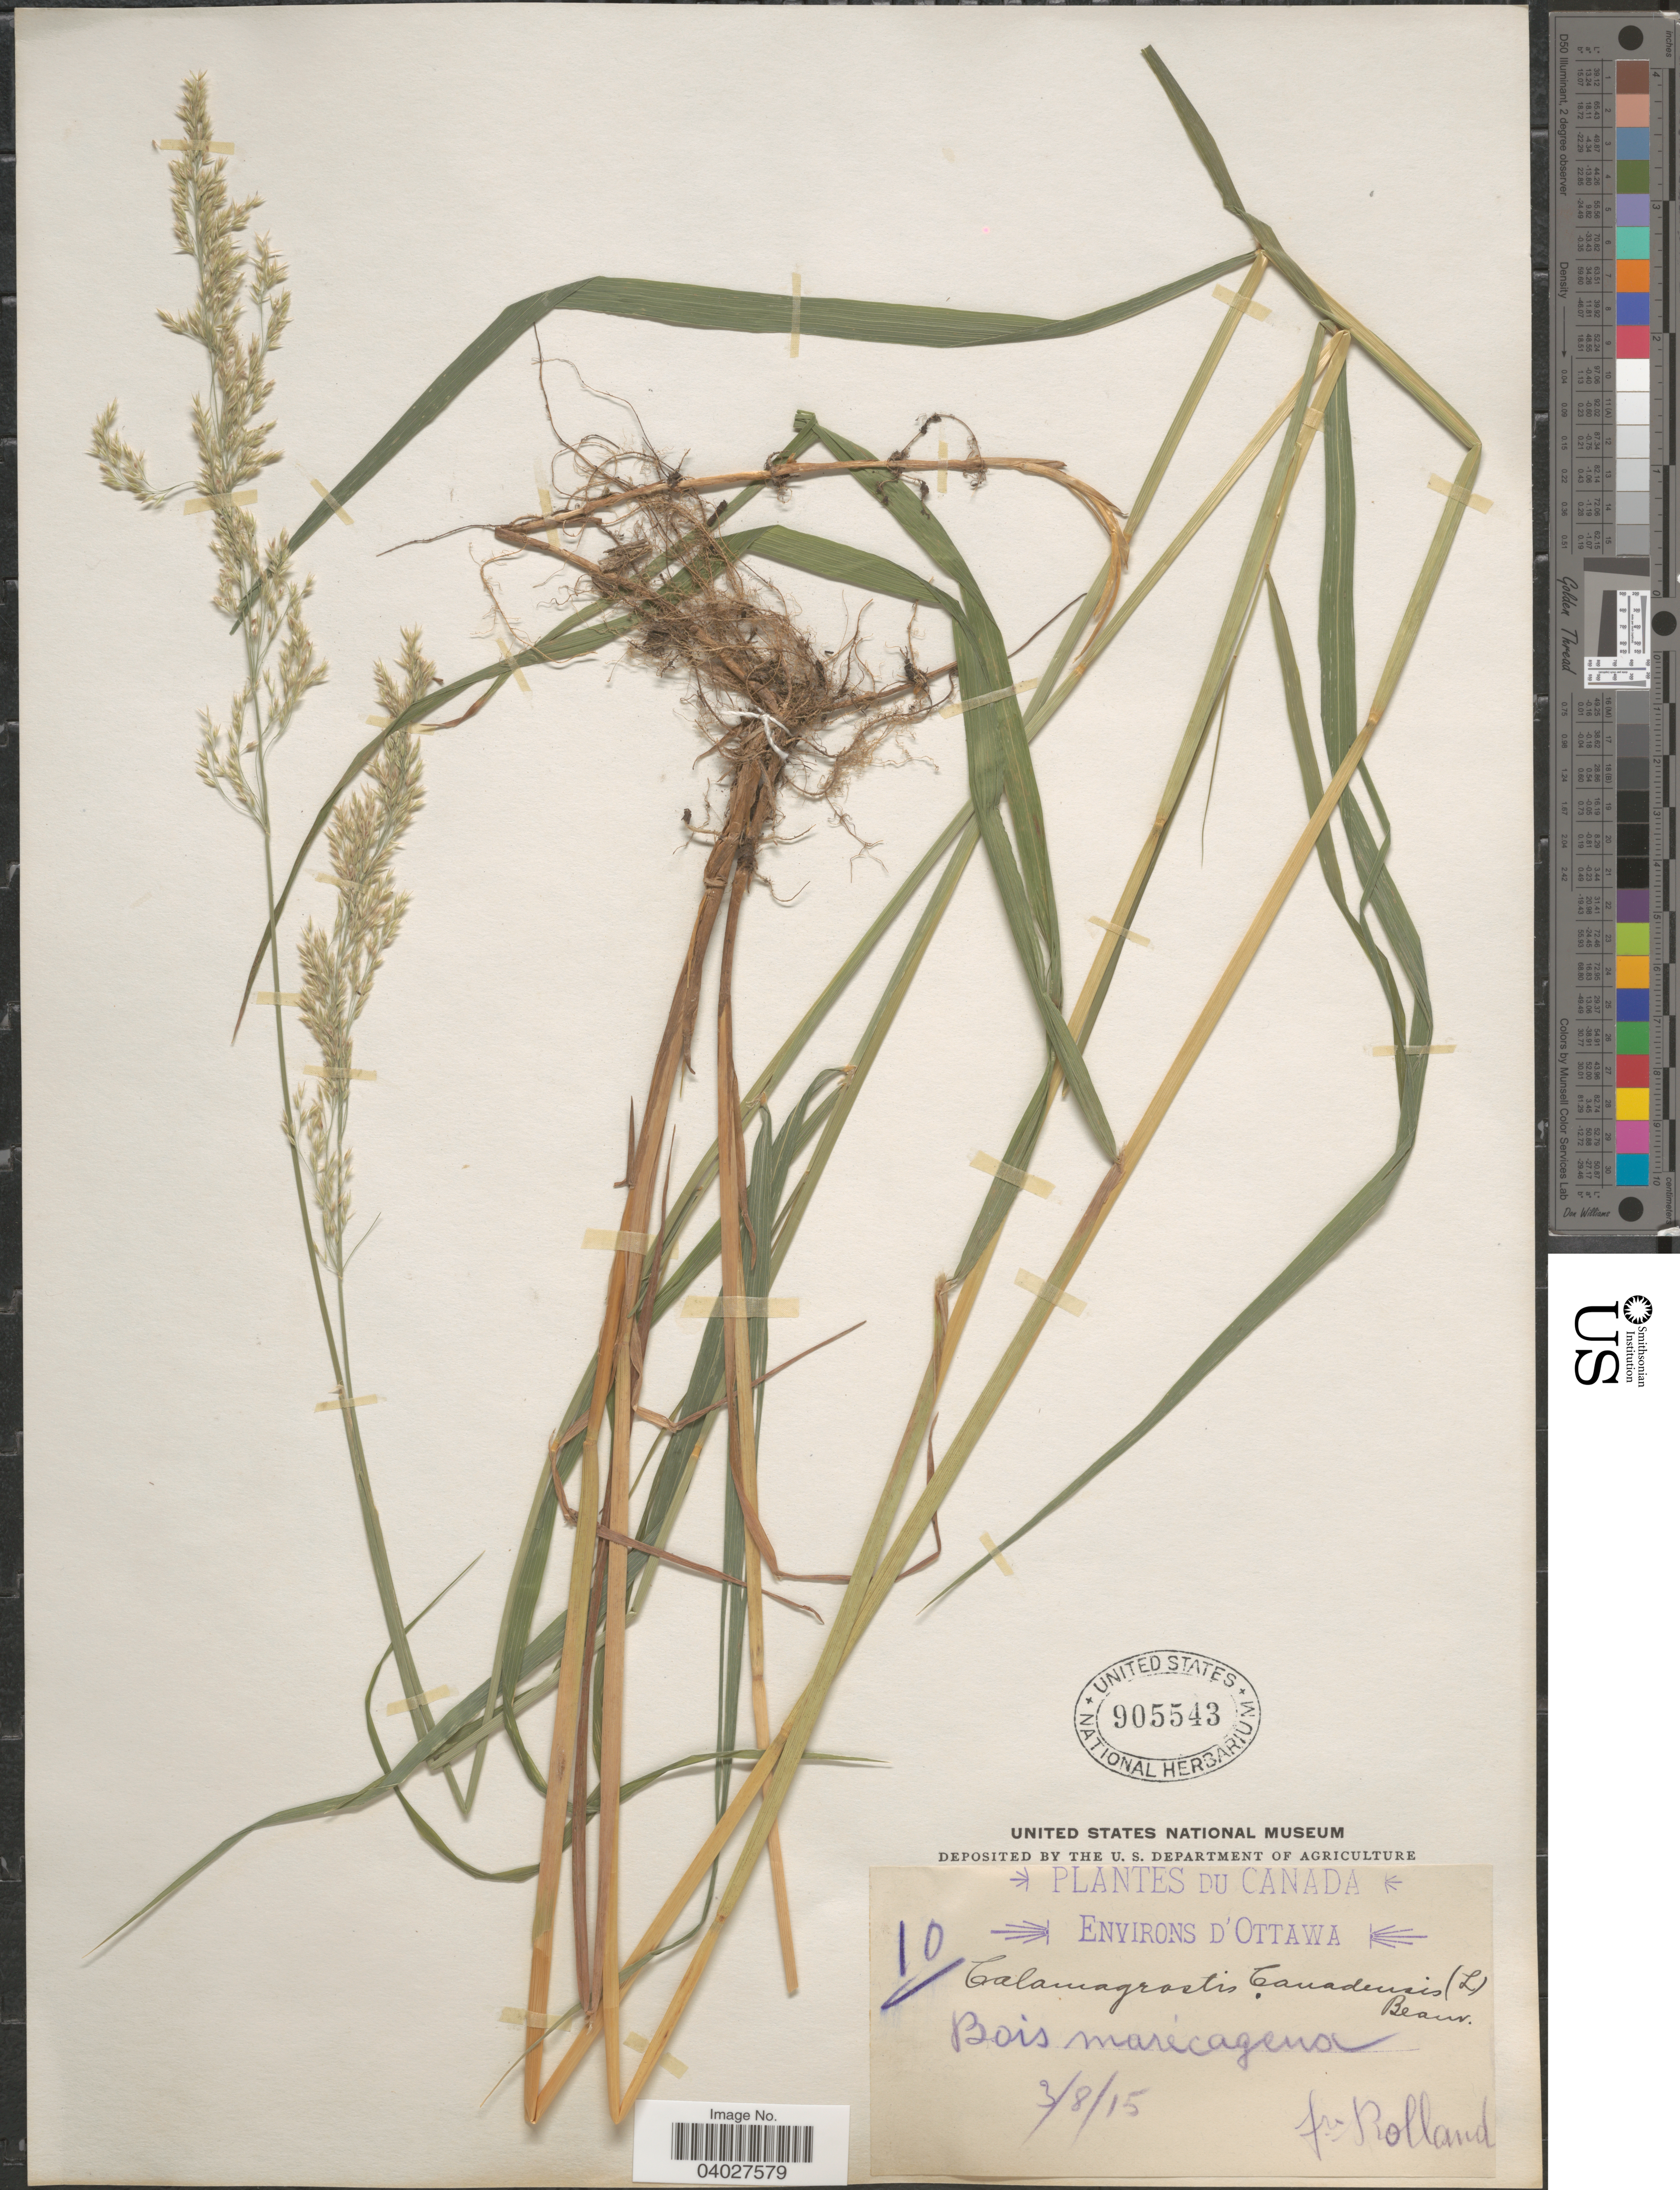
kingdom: Plantae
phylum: Tracheophyta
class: Liliopsida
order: Poales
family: Poaceae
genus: Calamagrostis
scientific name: Calamagrostis canadensis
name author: (Michx.) P. Beauv.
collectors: B. Rolland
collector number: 10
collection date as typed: Transcribed d/m/y: 3/8/15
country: Canada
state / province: Ontario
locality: Environs d'Ottawa.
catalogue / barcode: US 905543